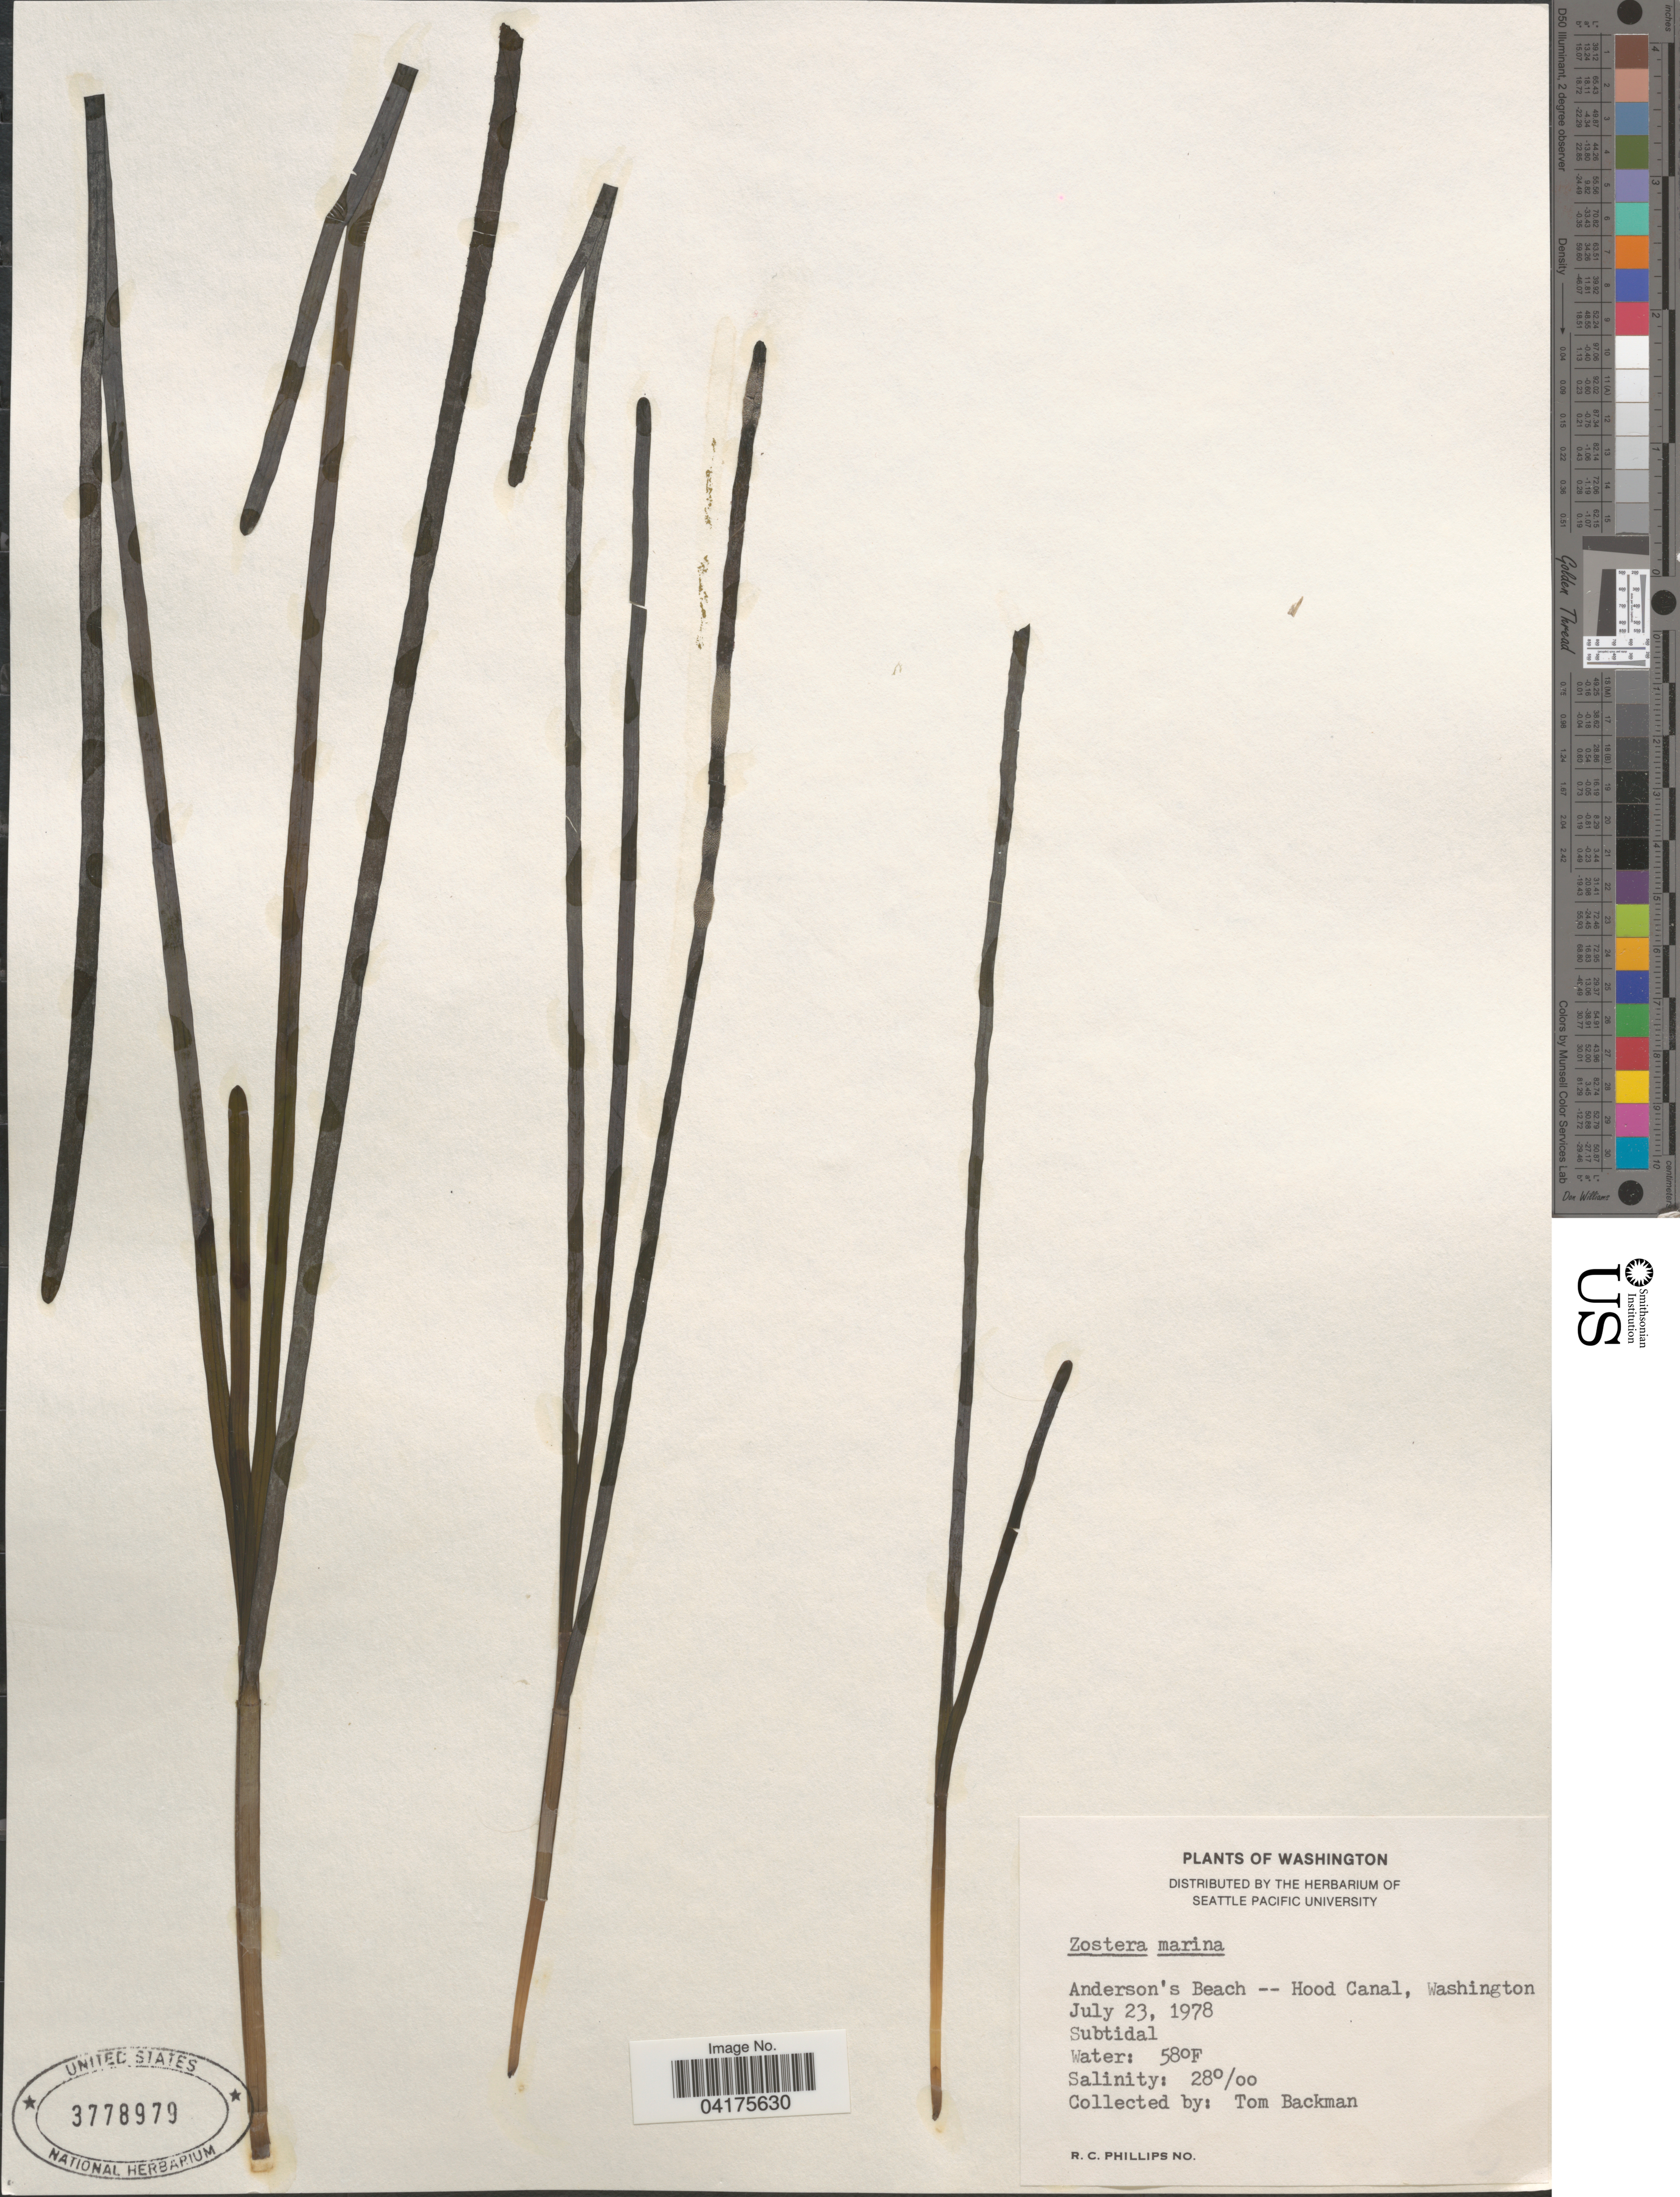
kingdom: Plantae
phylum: Tracheophyta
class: Liliopsida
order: Alismatales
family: Zosteraceae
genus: Zostera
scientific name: Zostera marina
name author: L.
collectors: T. Backman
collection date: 1978-07-23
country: United States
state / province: Washington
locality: Anderson's Beach -- Hood Canal.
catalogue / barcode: US 3778979